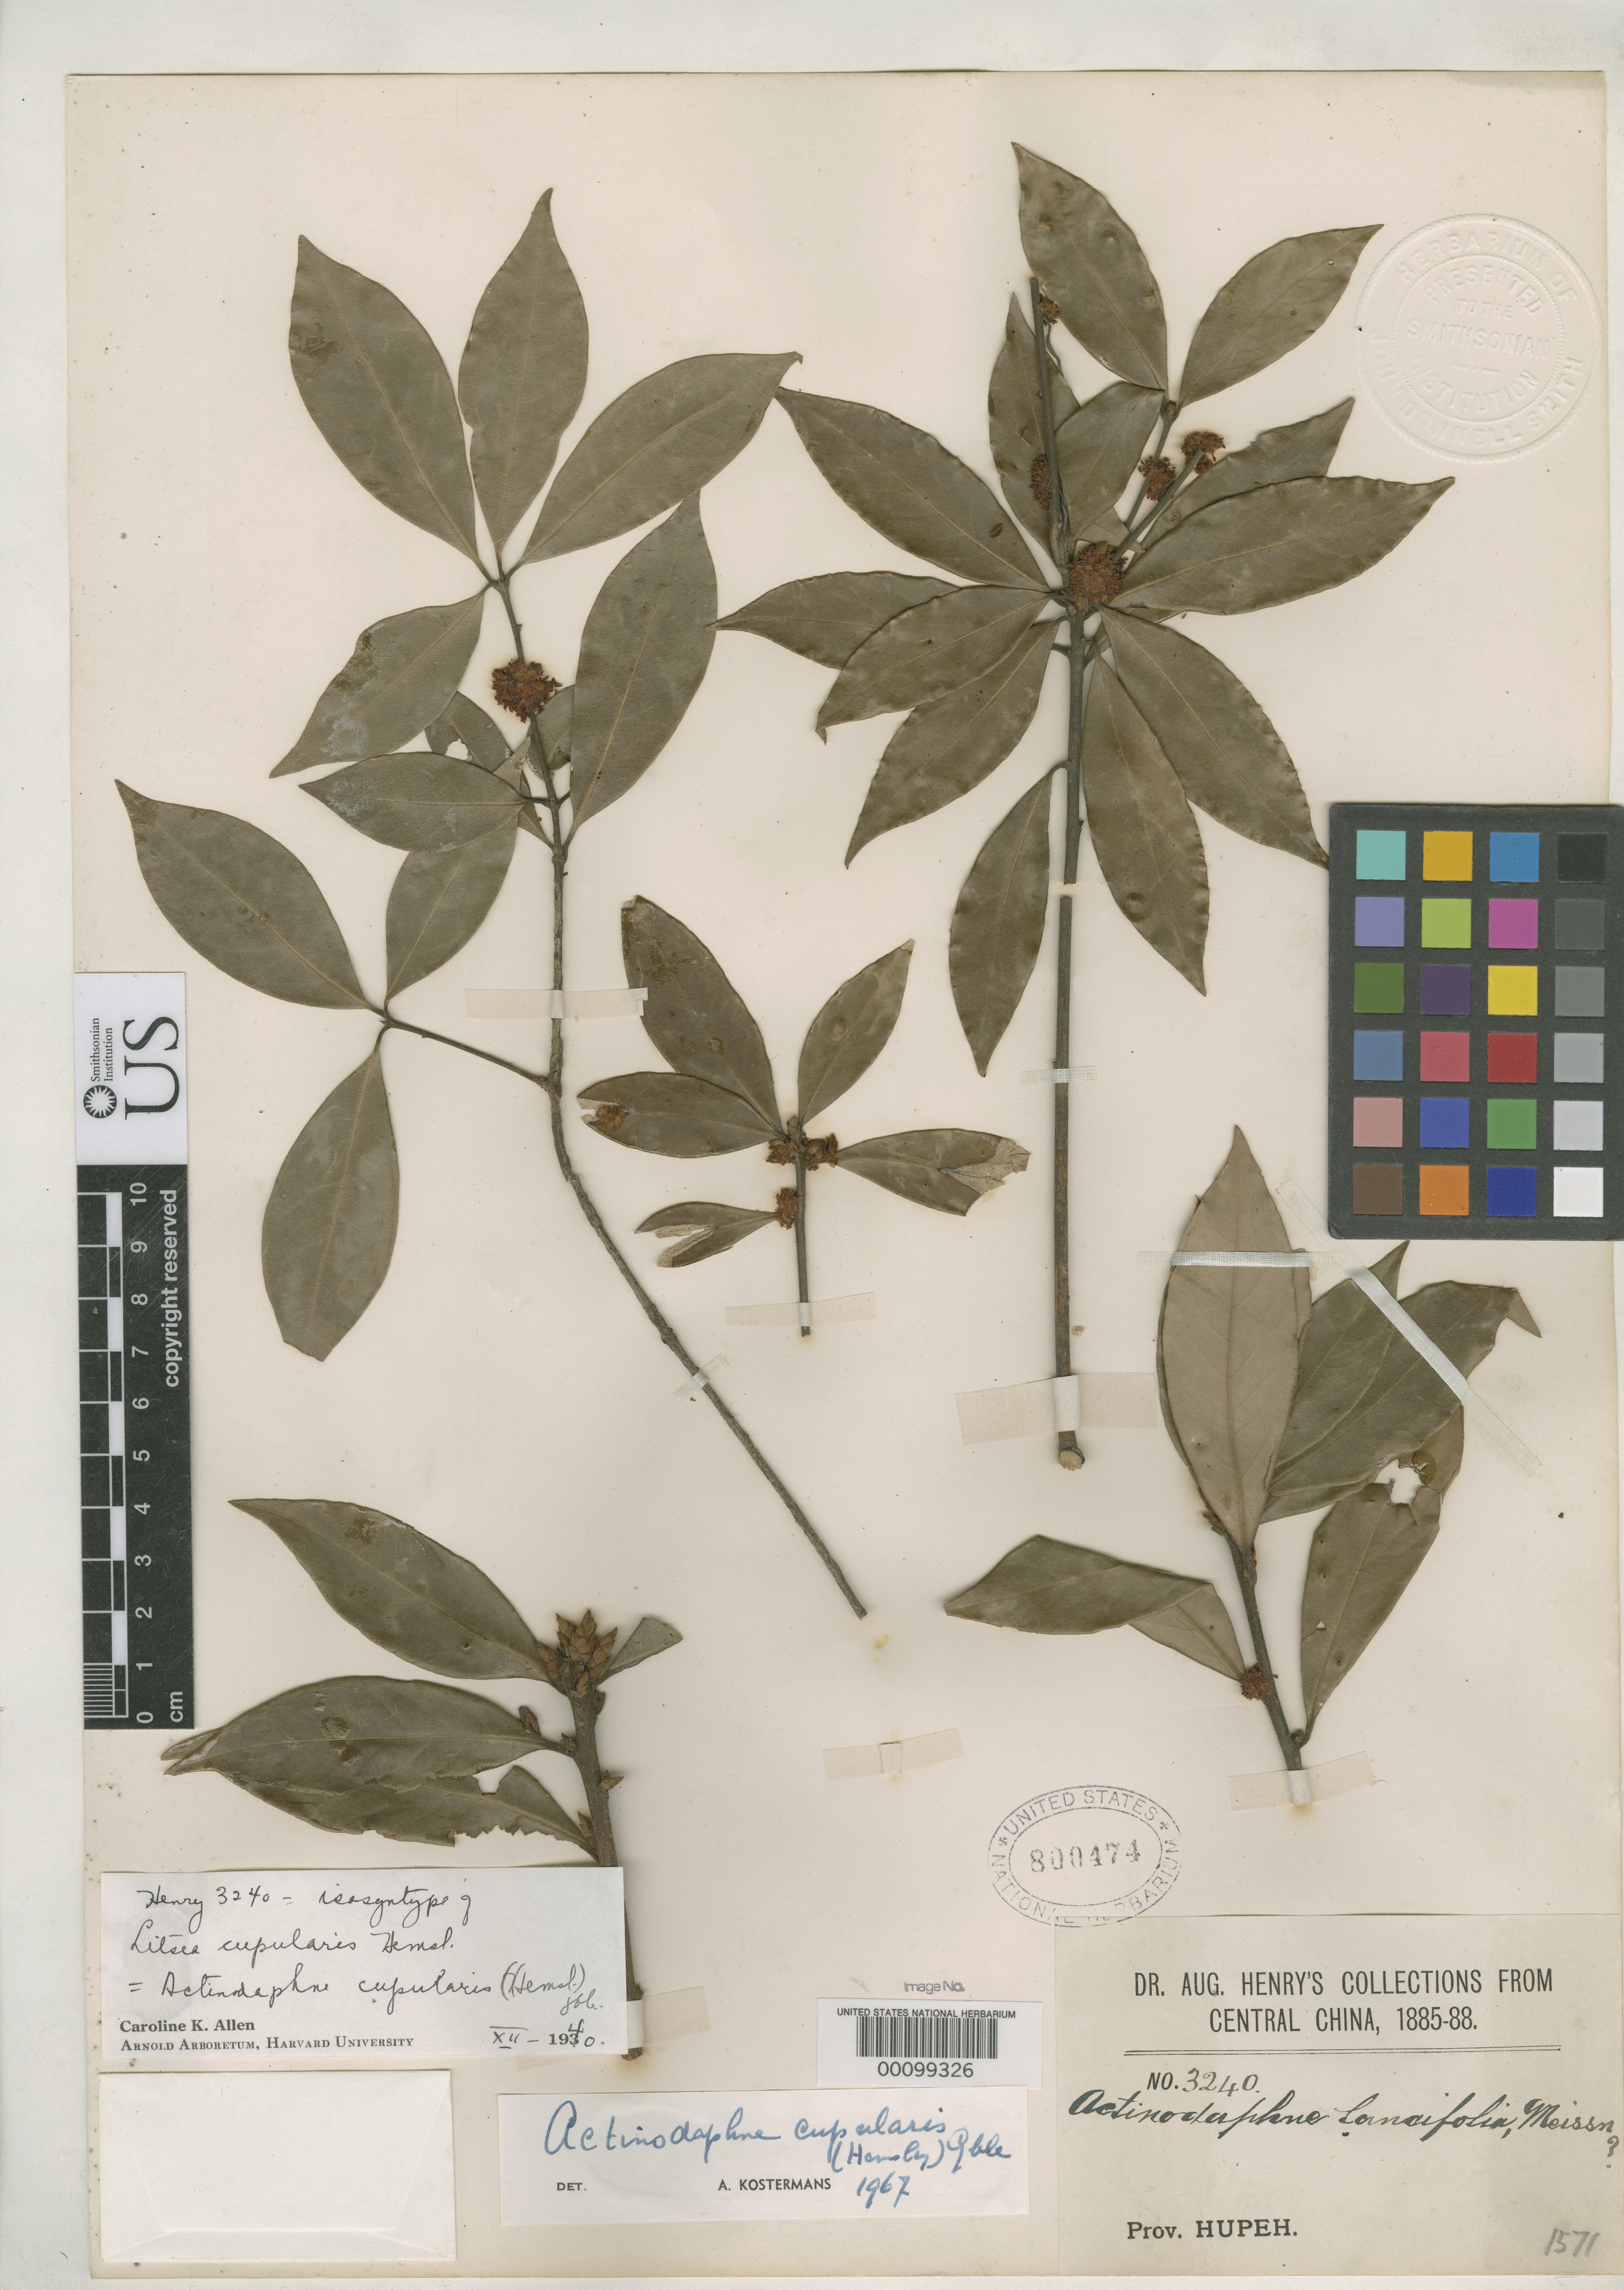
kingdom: Plantae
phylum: Tracheophyta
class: Magnoliopsida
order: Laurales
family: Lauraceae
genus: Litsea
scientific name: Litsea cupularis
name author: Hemsl.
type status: Isosyntype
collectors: A. Henry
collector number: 3240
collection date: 1885/1888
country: China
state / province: Hubei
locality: Central China. Prov. Hupeh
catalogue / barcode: US 800474